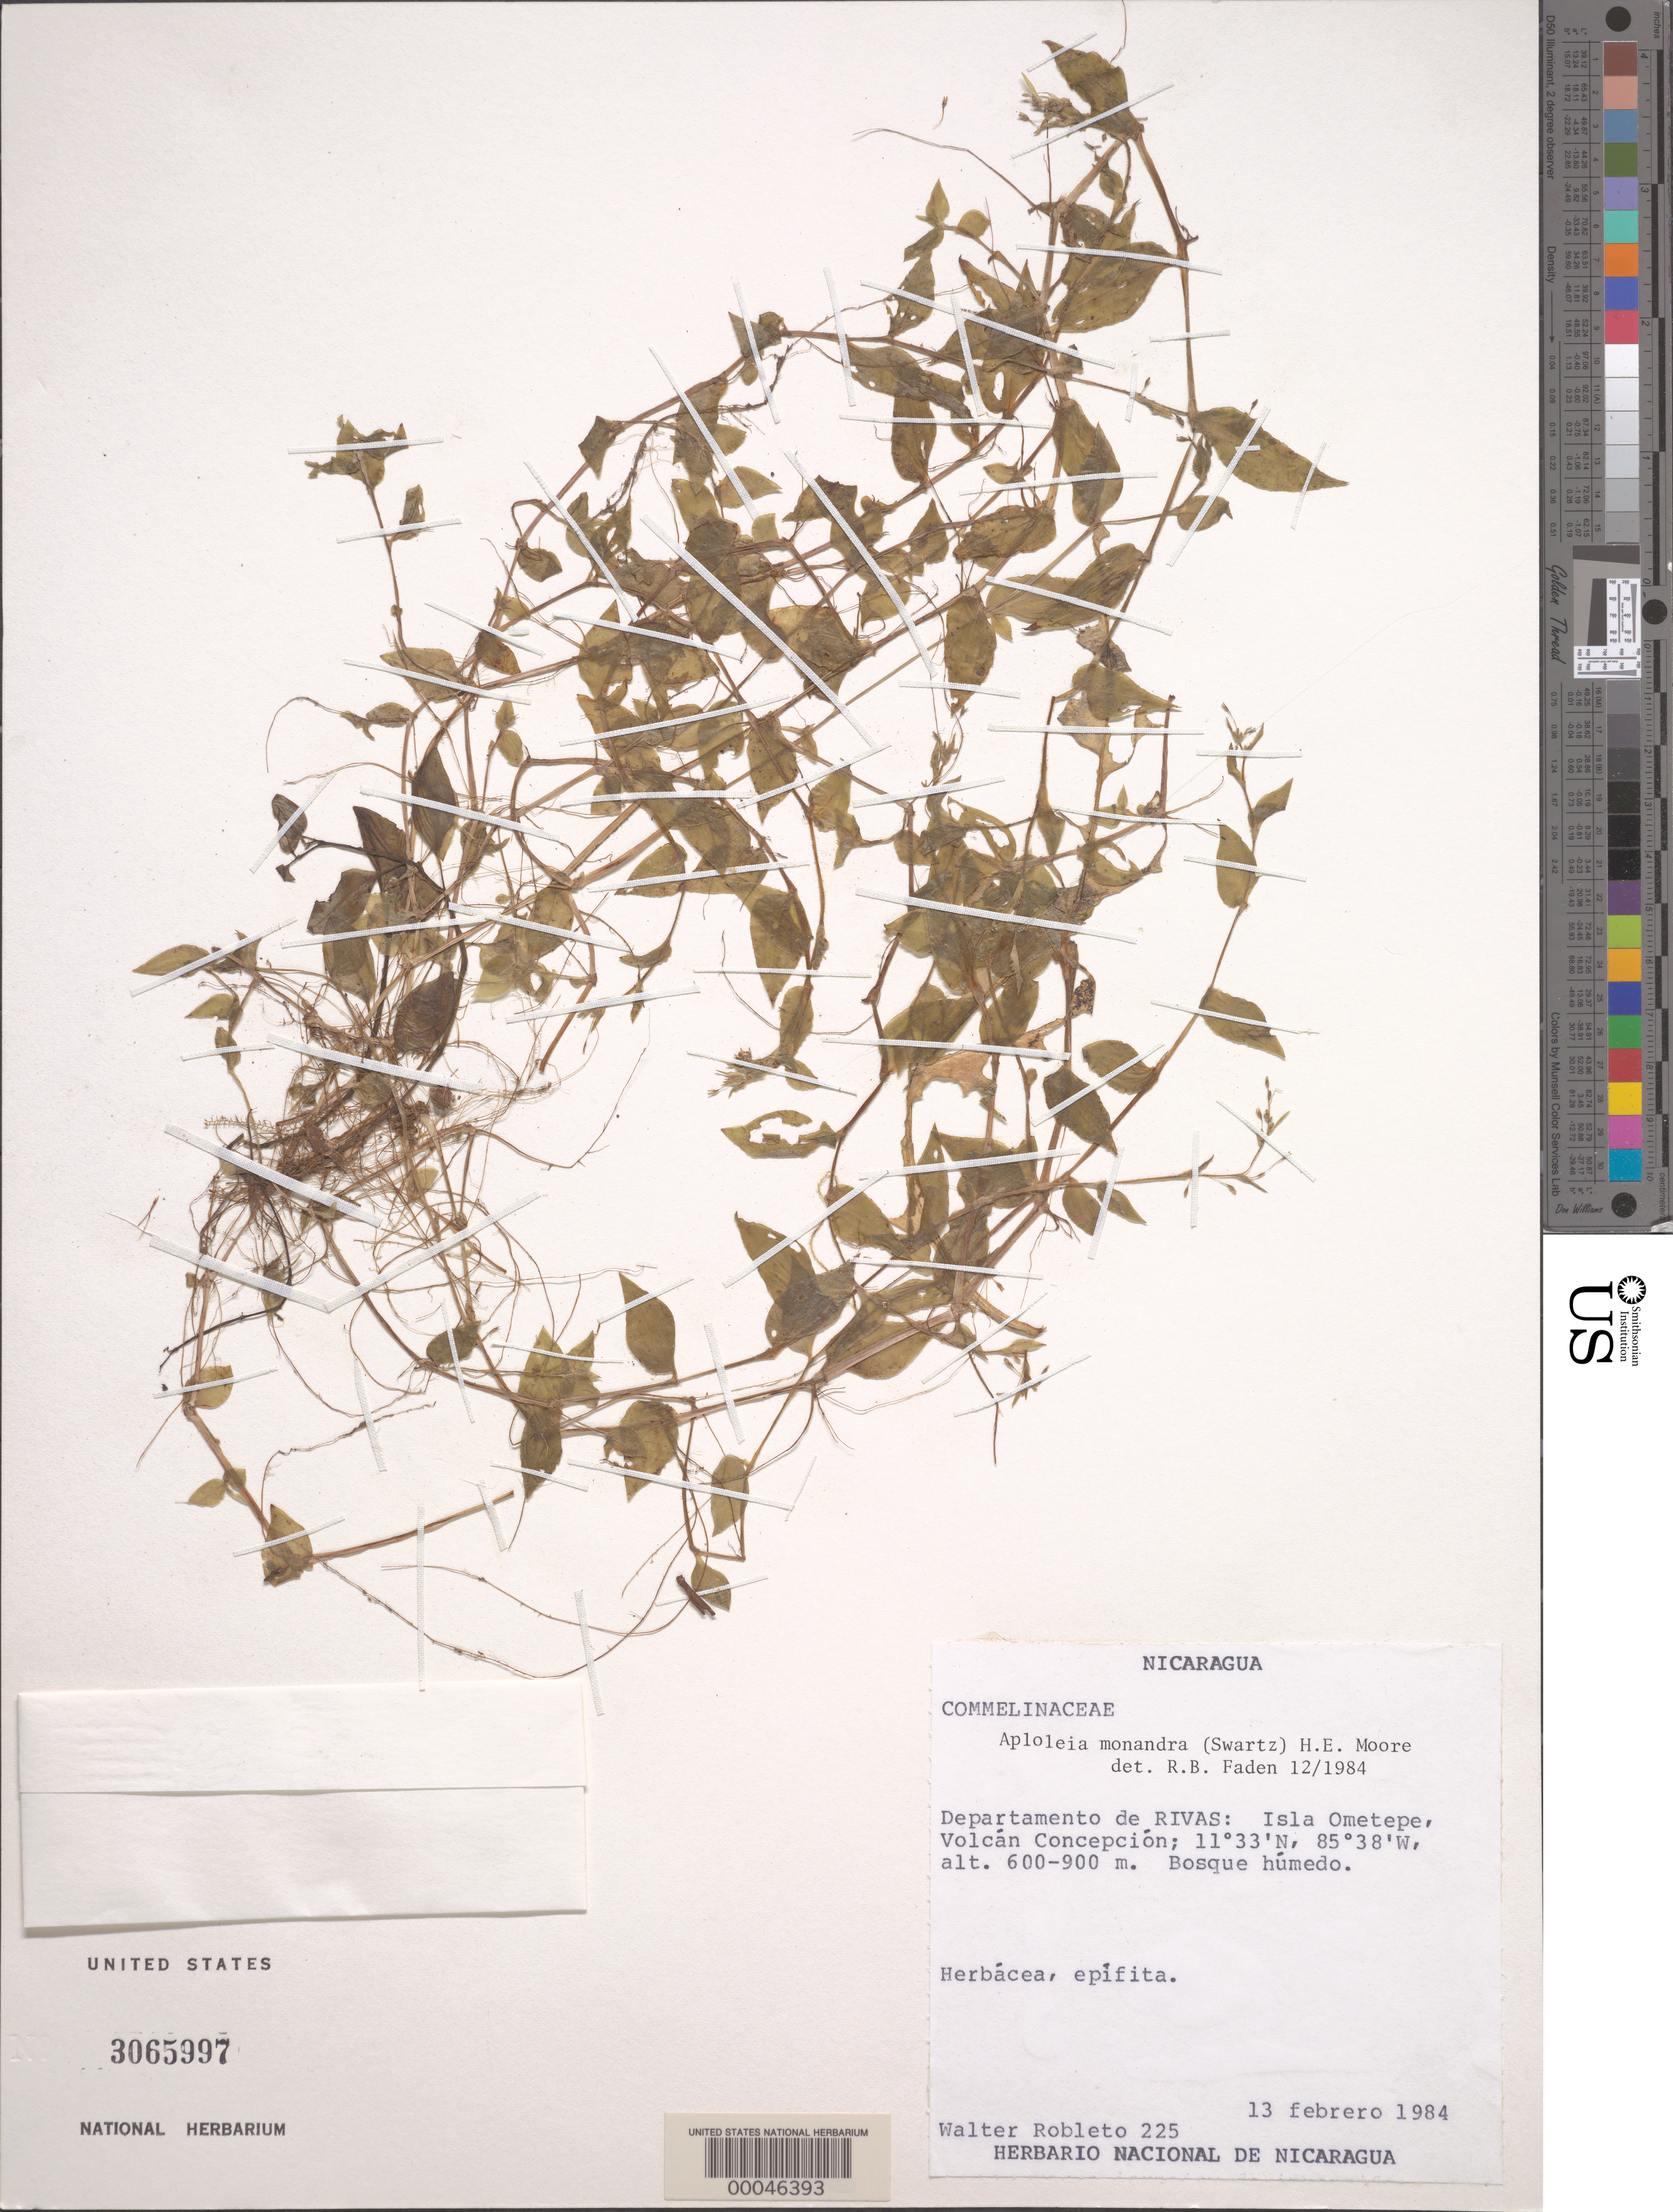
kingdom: Plantae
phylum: Tracheophyta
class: Liliopsida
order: Commelinales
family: Commelinaceae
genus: Callisia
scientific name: Callisia monandra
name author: (Sw.) Schult. & Schult. f.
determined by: Faden, Robert B., (US), Smithsonian Institution - National Museum of Natural History (UNITED STATES)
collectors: W. Robleto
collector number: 225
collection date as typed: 13 Feb 1984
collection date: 1984-02-13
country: Nicaragua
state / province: Rivas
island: Isla de Ometepe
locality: Isla ometepe, volcan concepcion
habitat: Wet forest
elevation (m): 600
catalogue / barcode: US 3065997